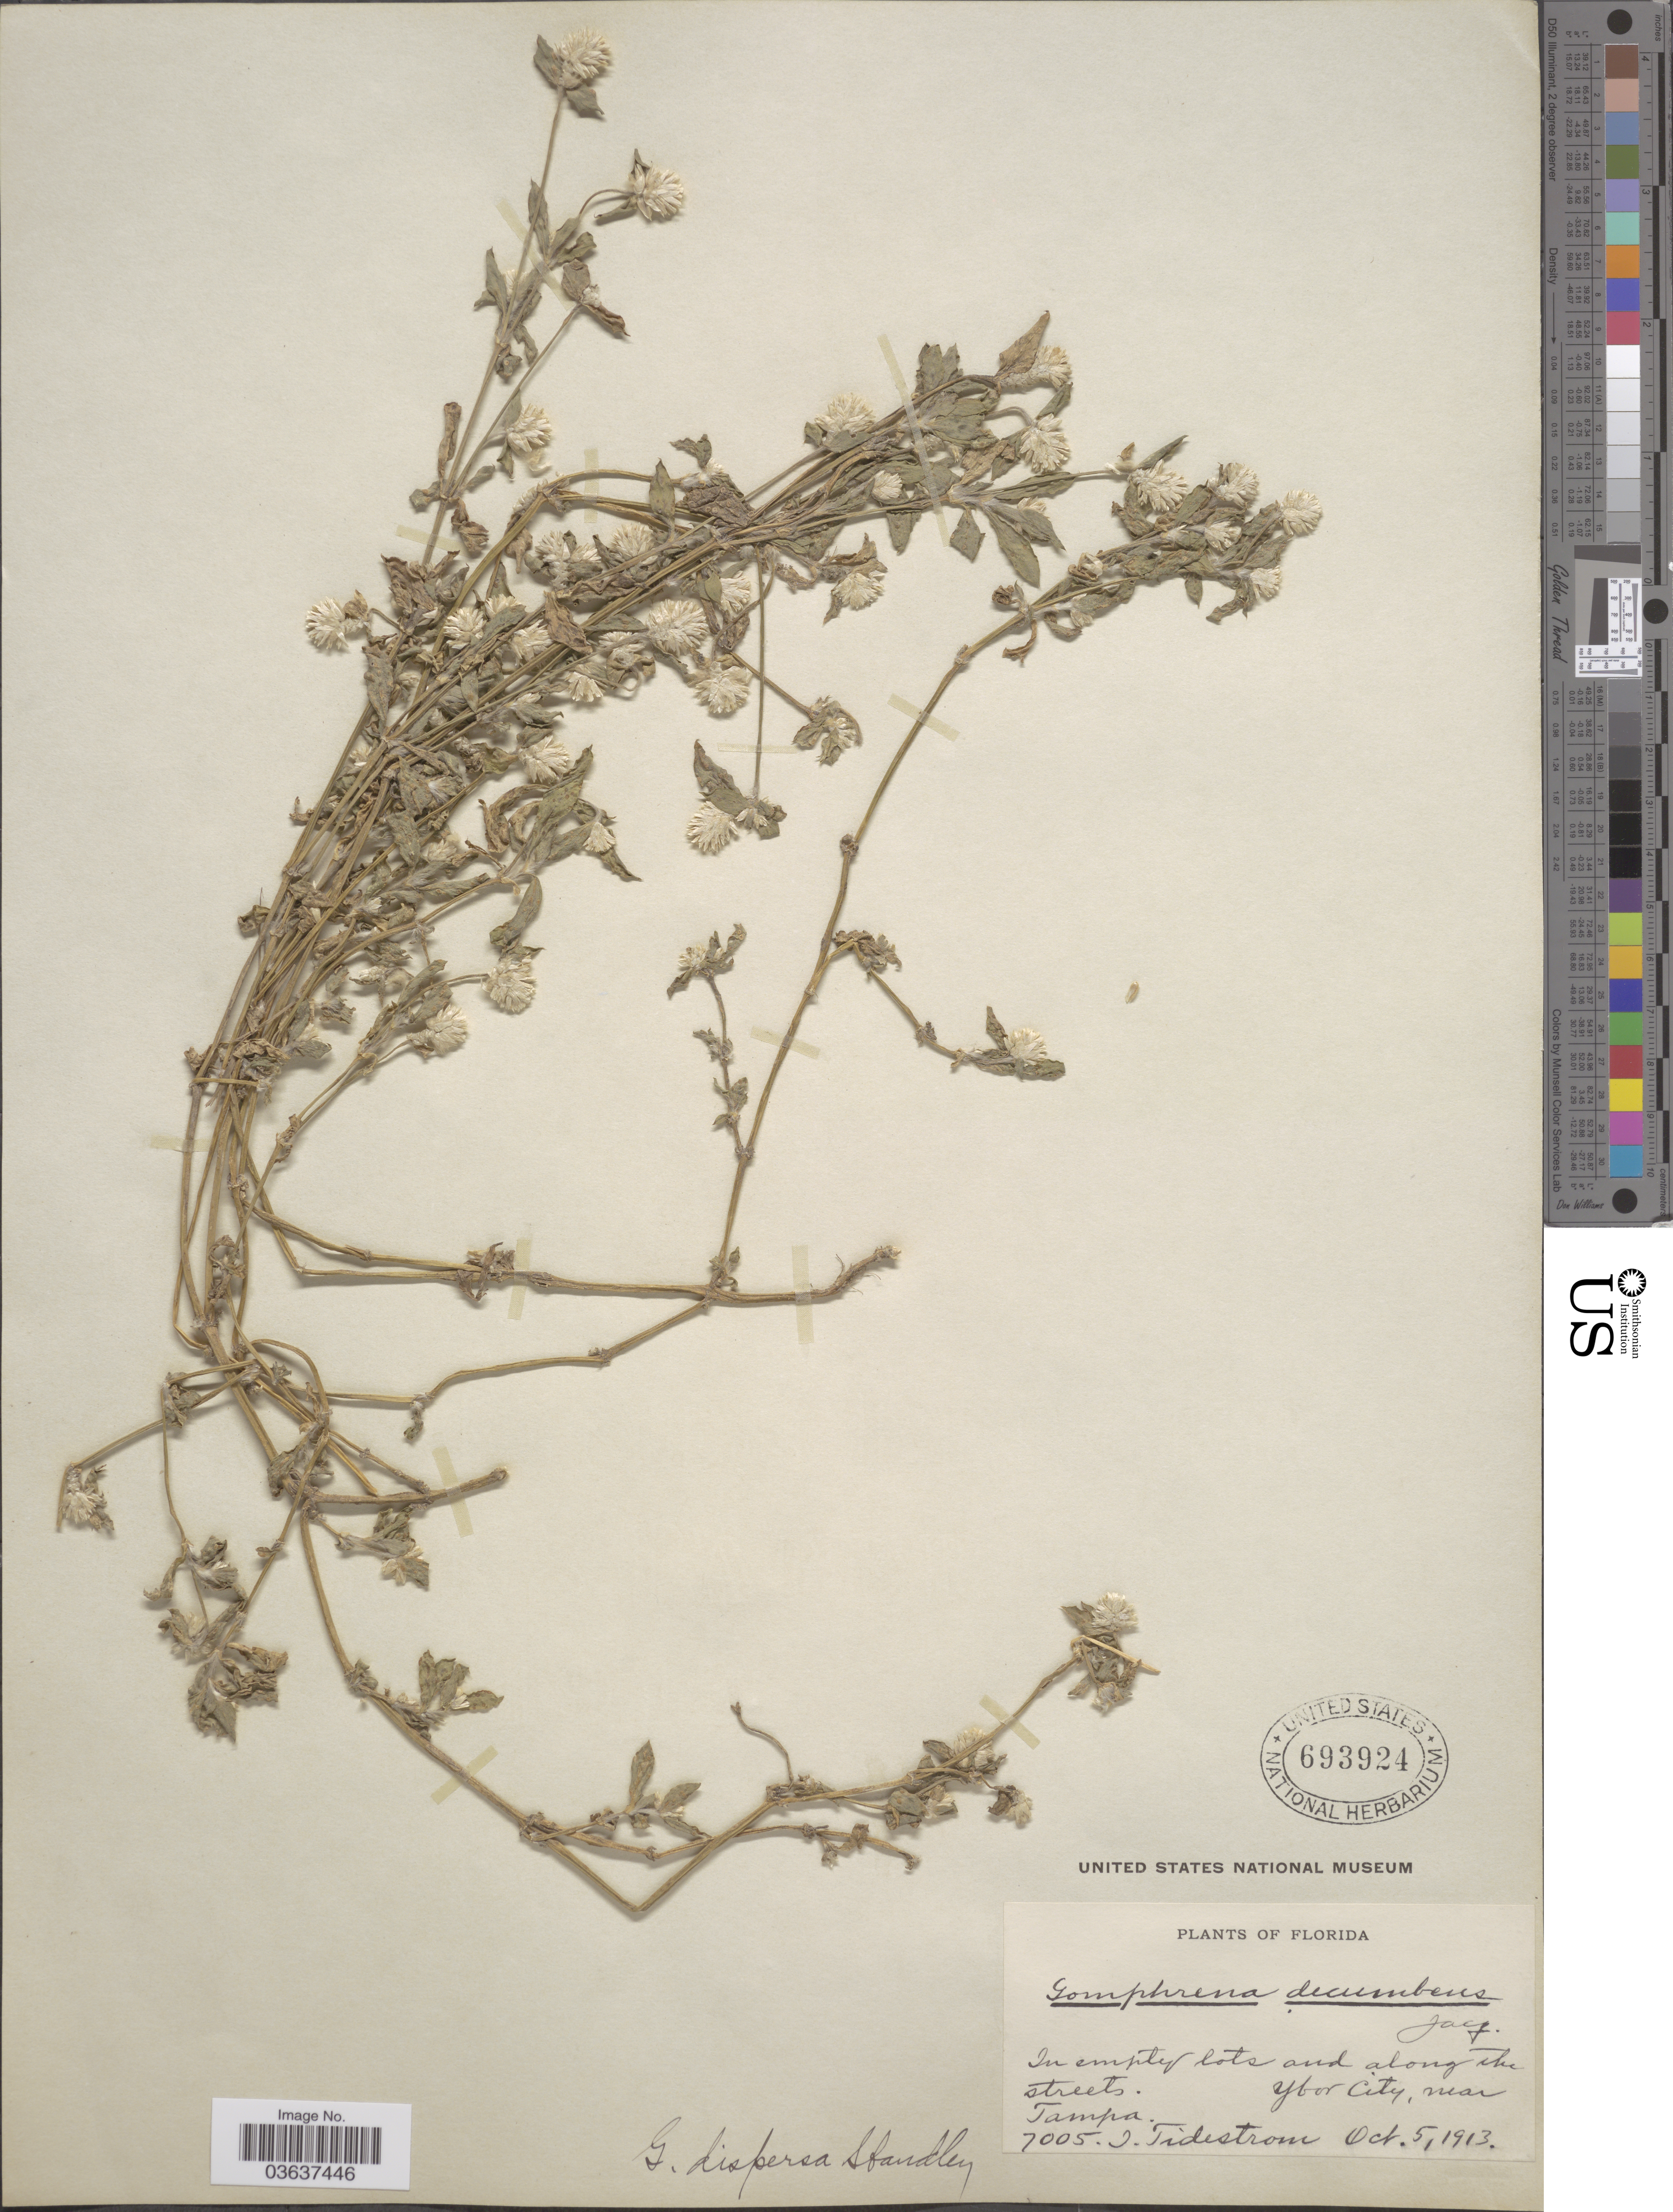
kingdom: Plantae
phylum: Tracheophyta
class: Magnoliopsida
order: Caryophyllales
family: Amaranthaceae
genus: Gomphrena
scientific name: Gomphrena dispersa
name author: Standl.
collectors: I. F. Tidestrom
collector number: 7005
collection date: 1913-10-05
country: United States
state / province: Florida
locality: Ybor City, near Tampa.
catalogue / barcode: US 693924